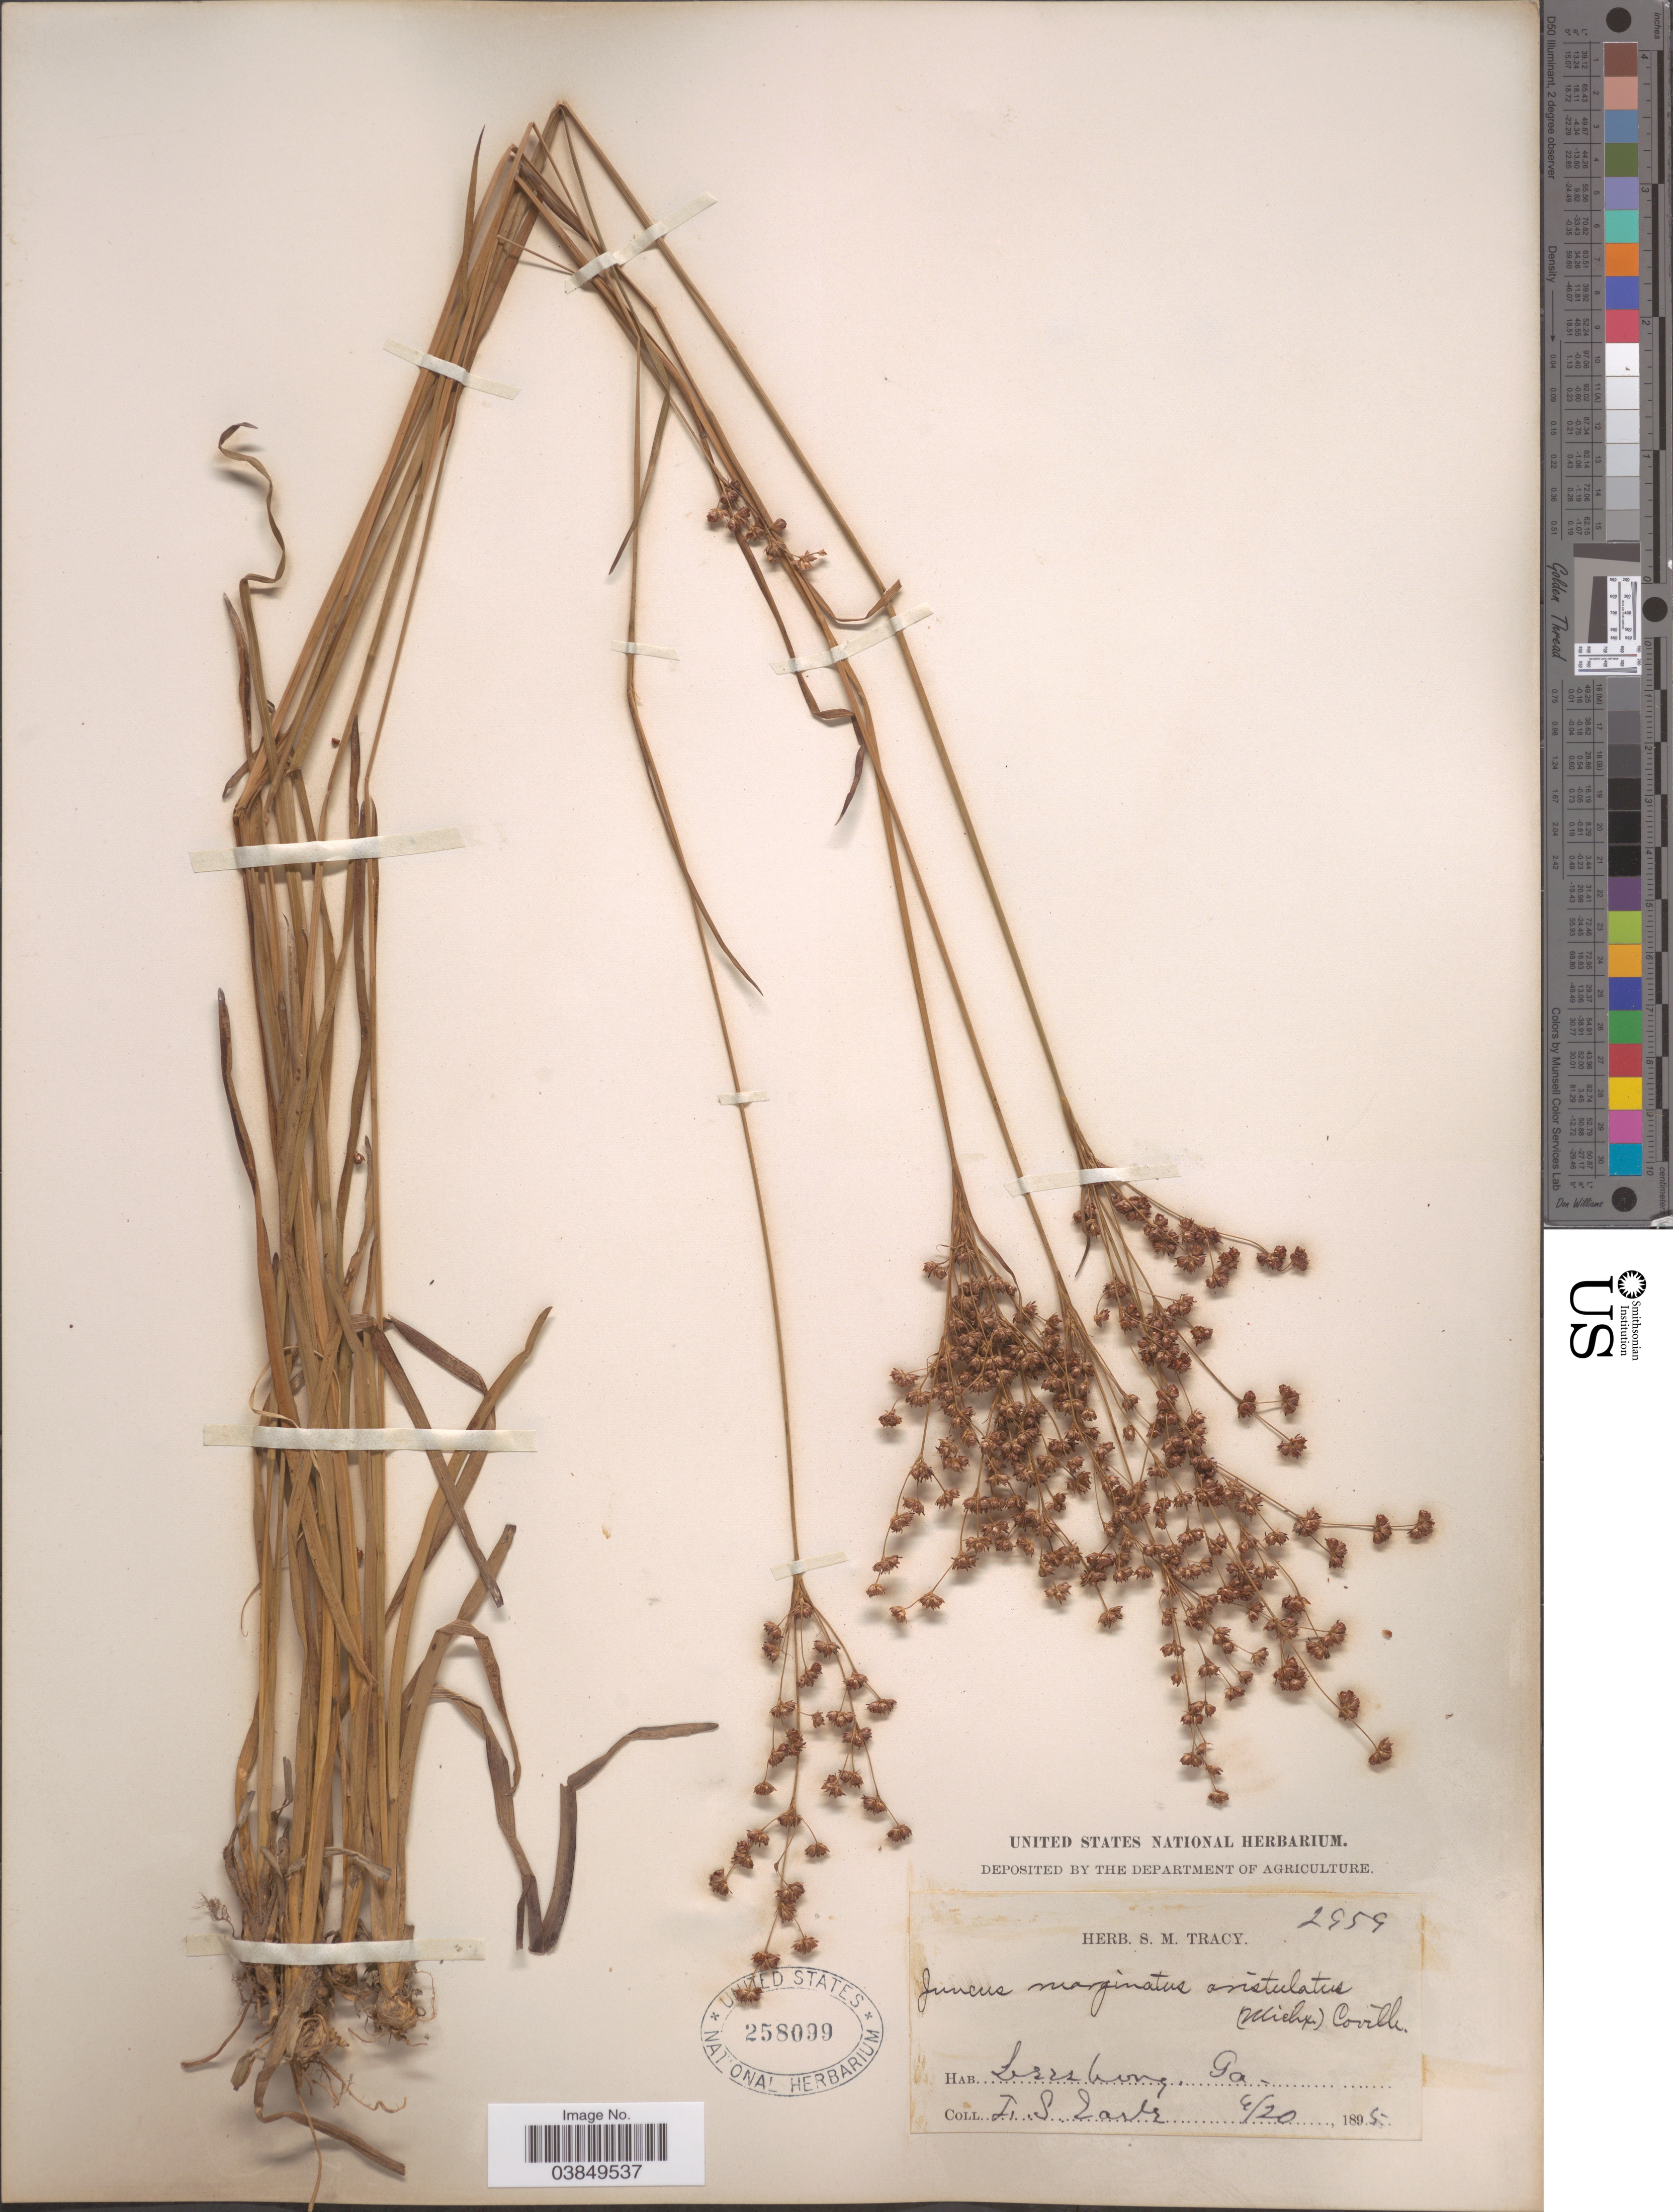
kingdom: Plantae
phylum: Tracheophyta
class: Liliopsida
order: Poales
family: Juncaceae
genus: Juncus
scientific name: Juncus aristulatus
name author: Michx.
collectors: F. S. Earle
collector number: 2959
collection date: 1895-06-20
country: United States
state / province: Georgia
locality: Leesburg.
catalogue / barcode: US 258099